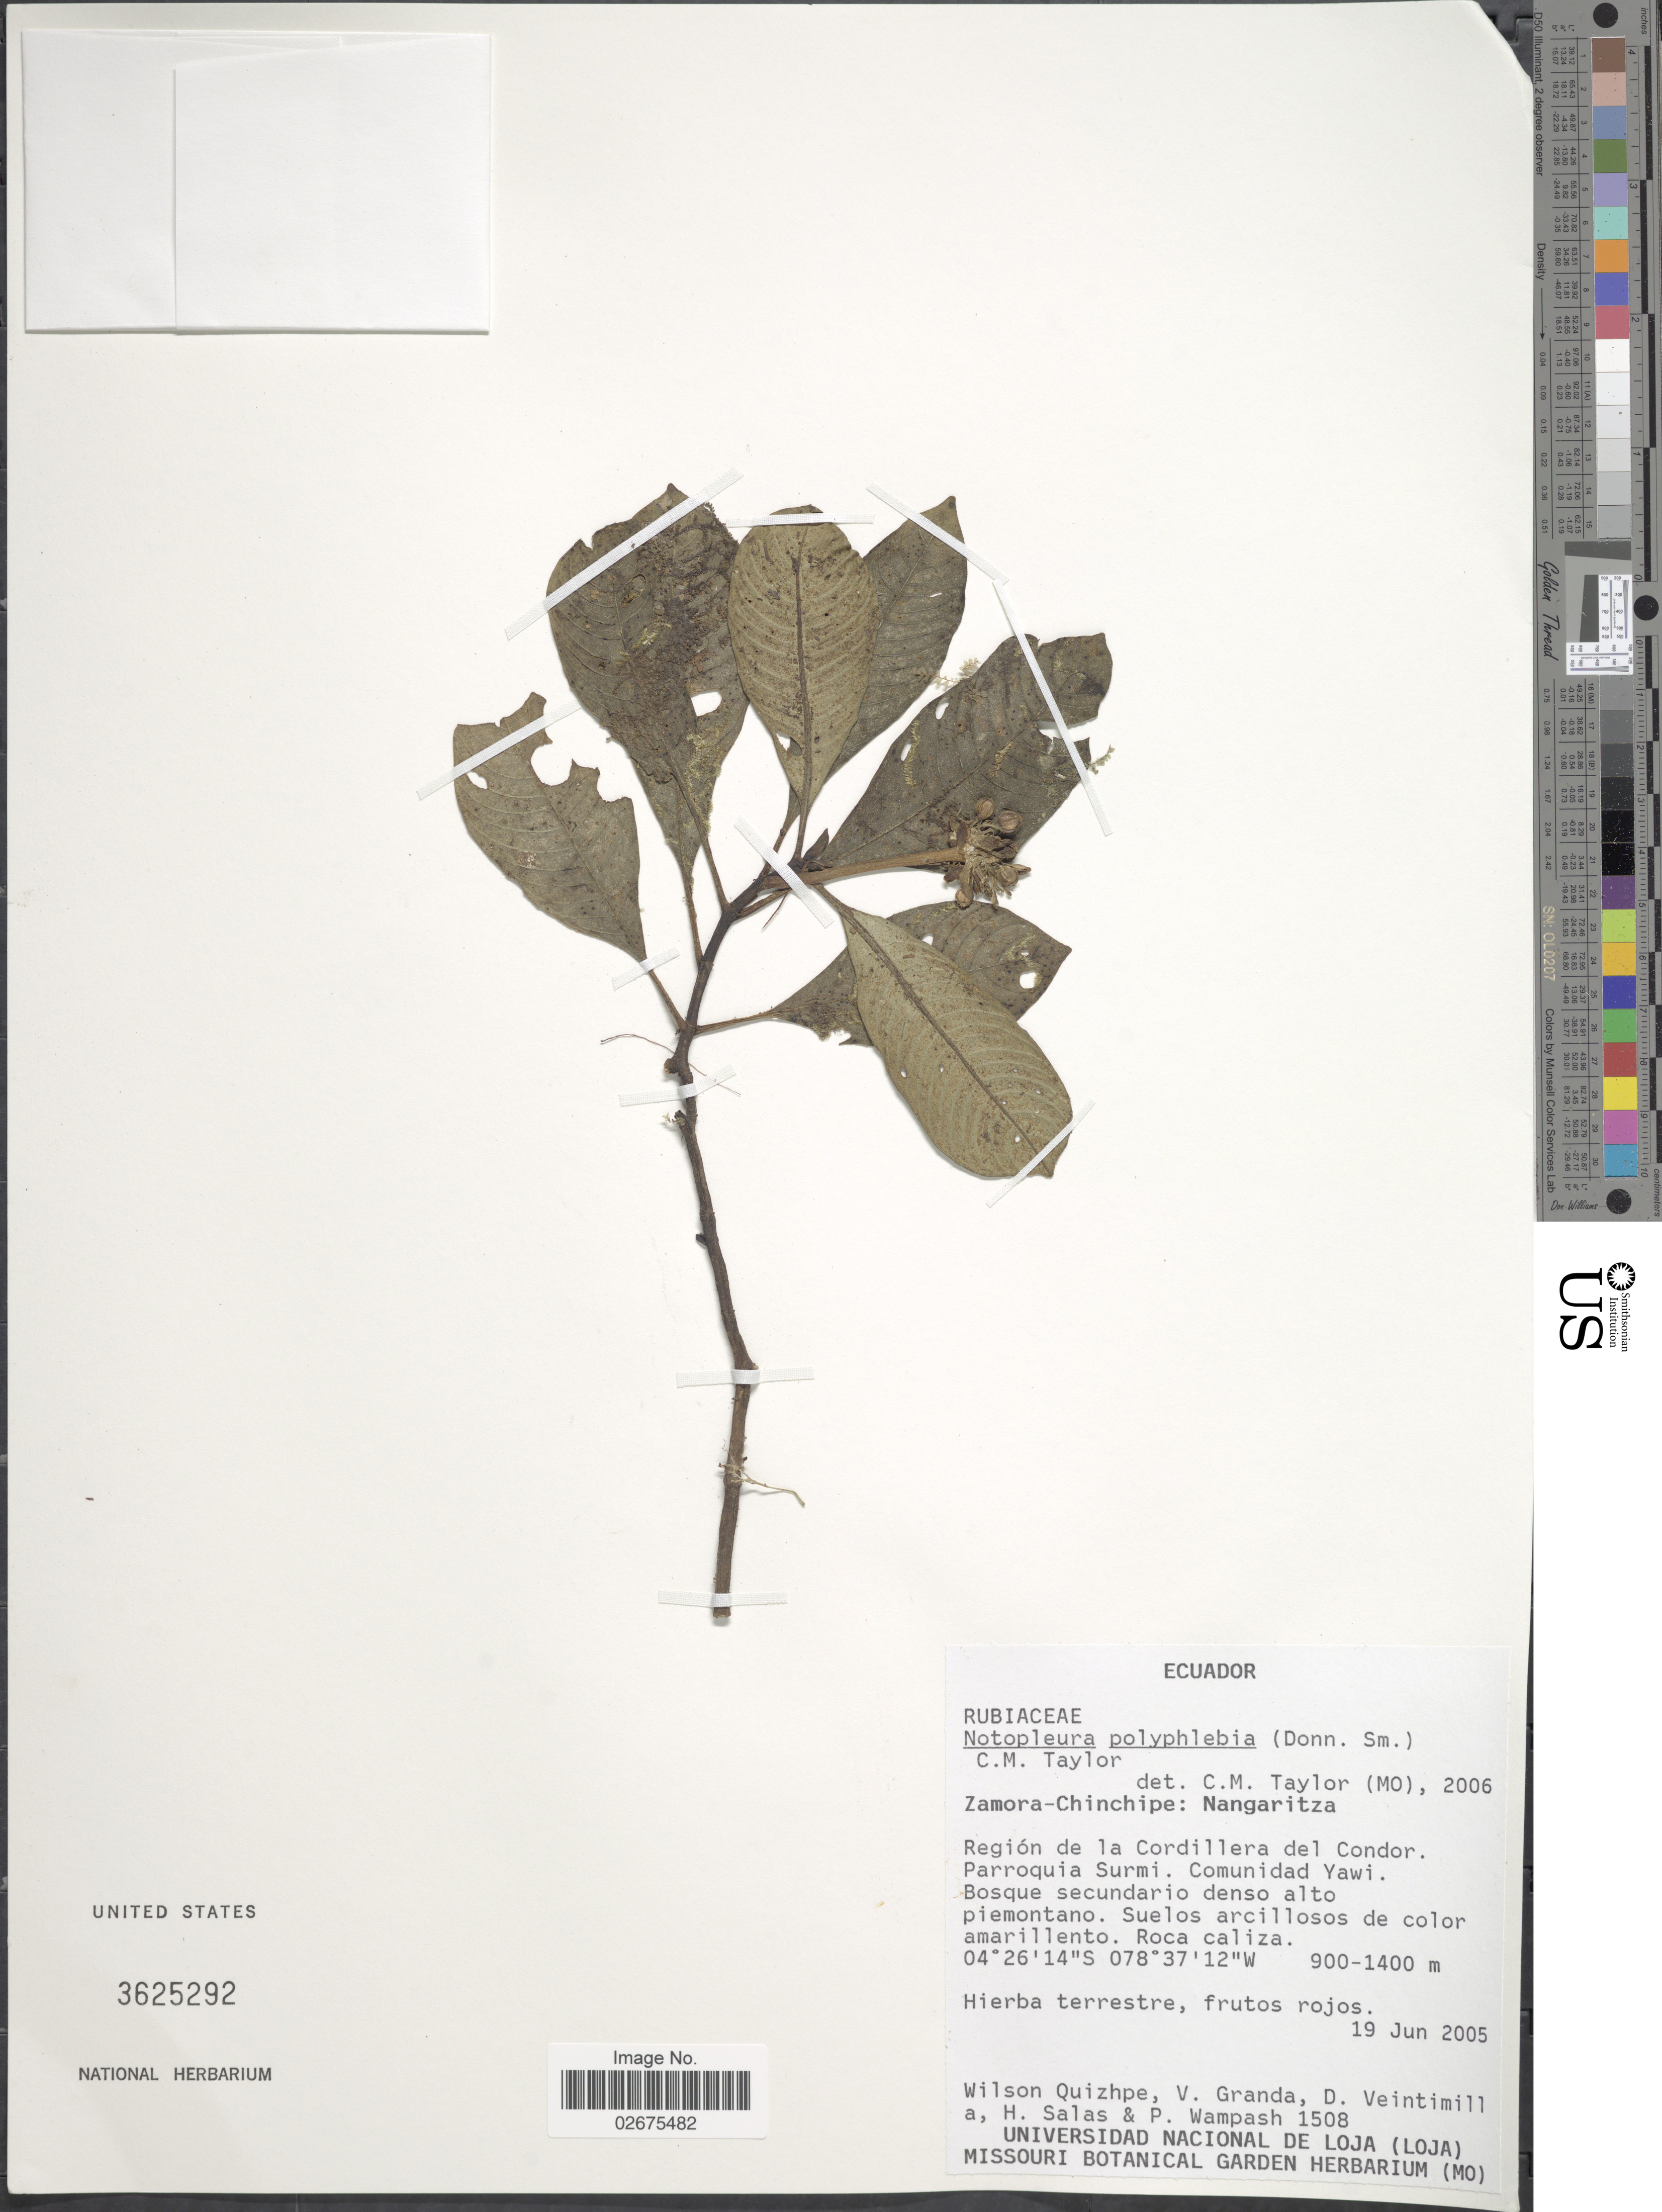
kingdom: Plantae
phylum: Tracheophyta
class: Magnoliopsida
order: Gentianales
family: Rubiaceae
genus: Notopleura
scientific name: Notopleura polyphlebia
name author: (Donn. Sm.) C.M. Taylor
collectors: W. Quizhpe, V. Granda, D. Veintimill, H. Salas & P. Wampash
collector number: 1508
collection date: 2005-06-19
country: Ecuador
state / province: Zamora-Chinchipe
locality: Nangaritza. Region de la Cordillera del Condor. Parroquia Surmi. Comunidad Yawi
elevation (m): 900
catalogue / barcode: US 3625292